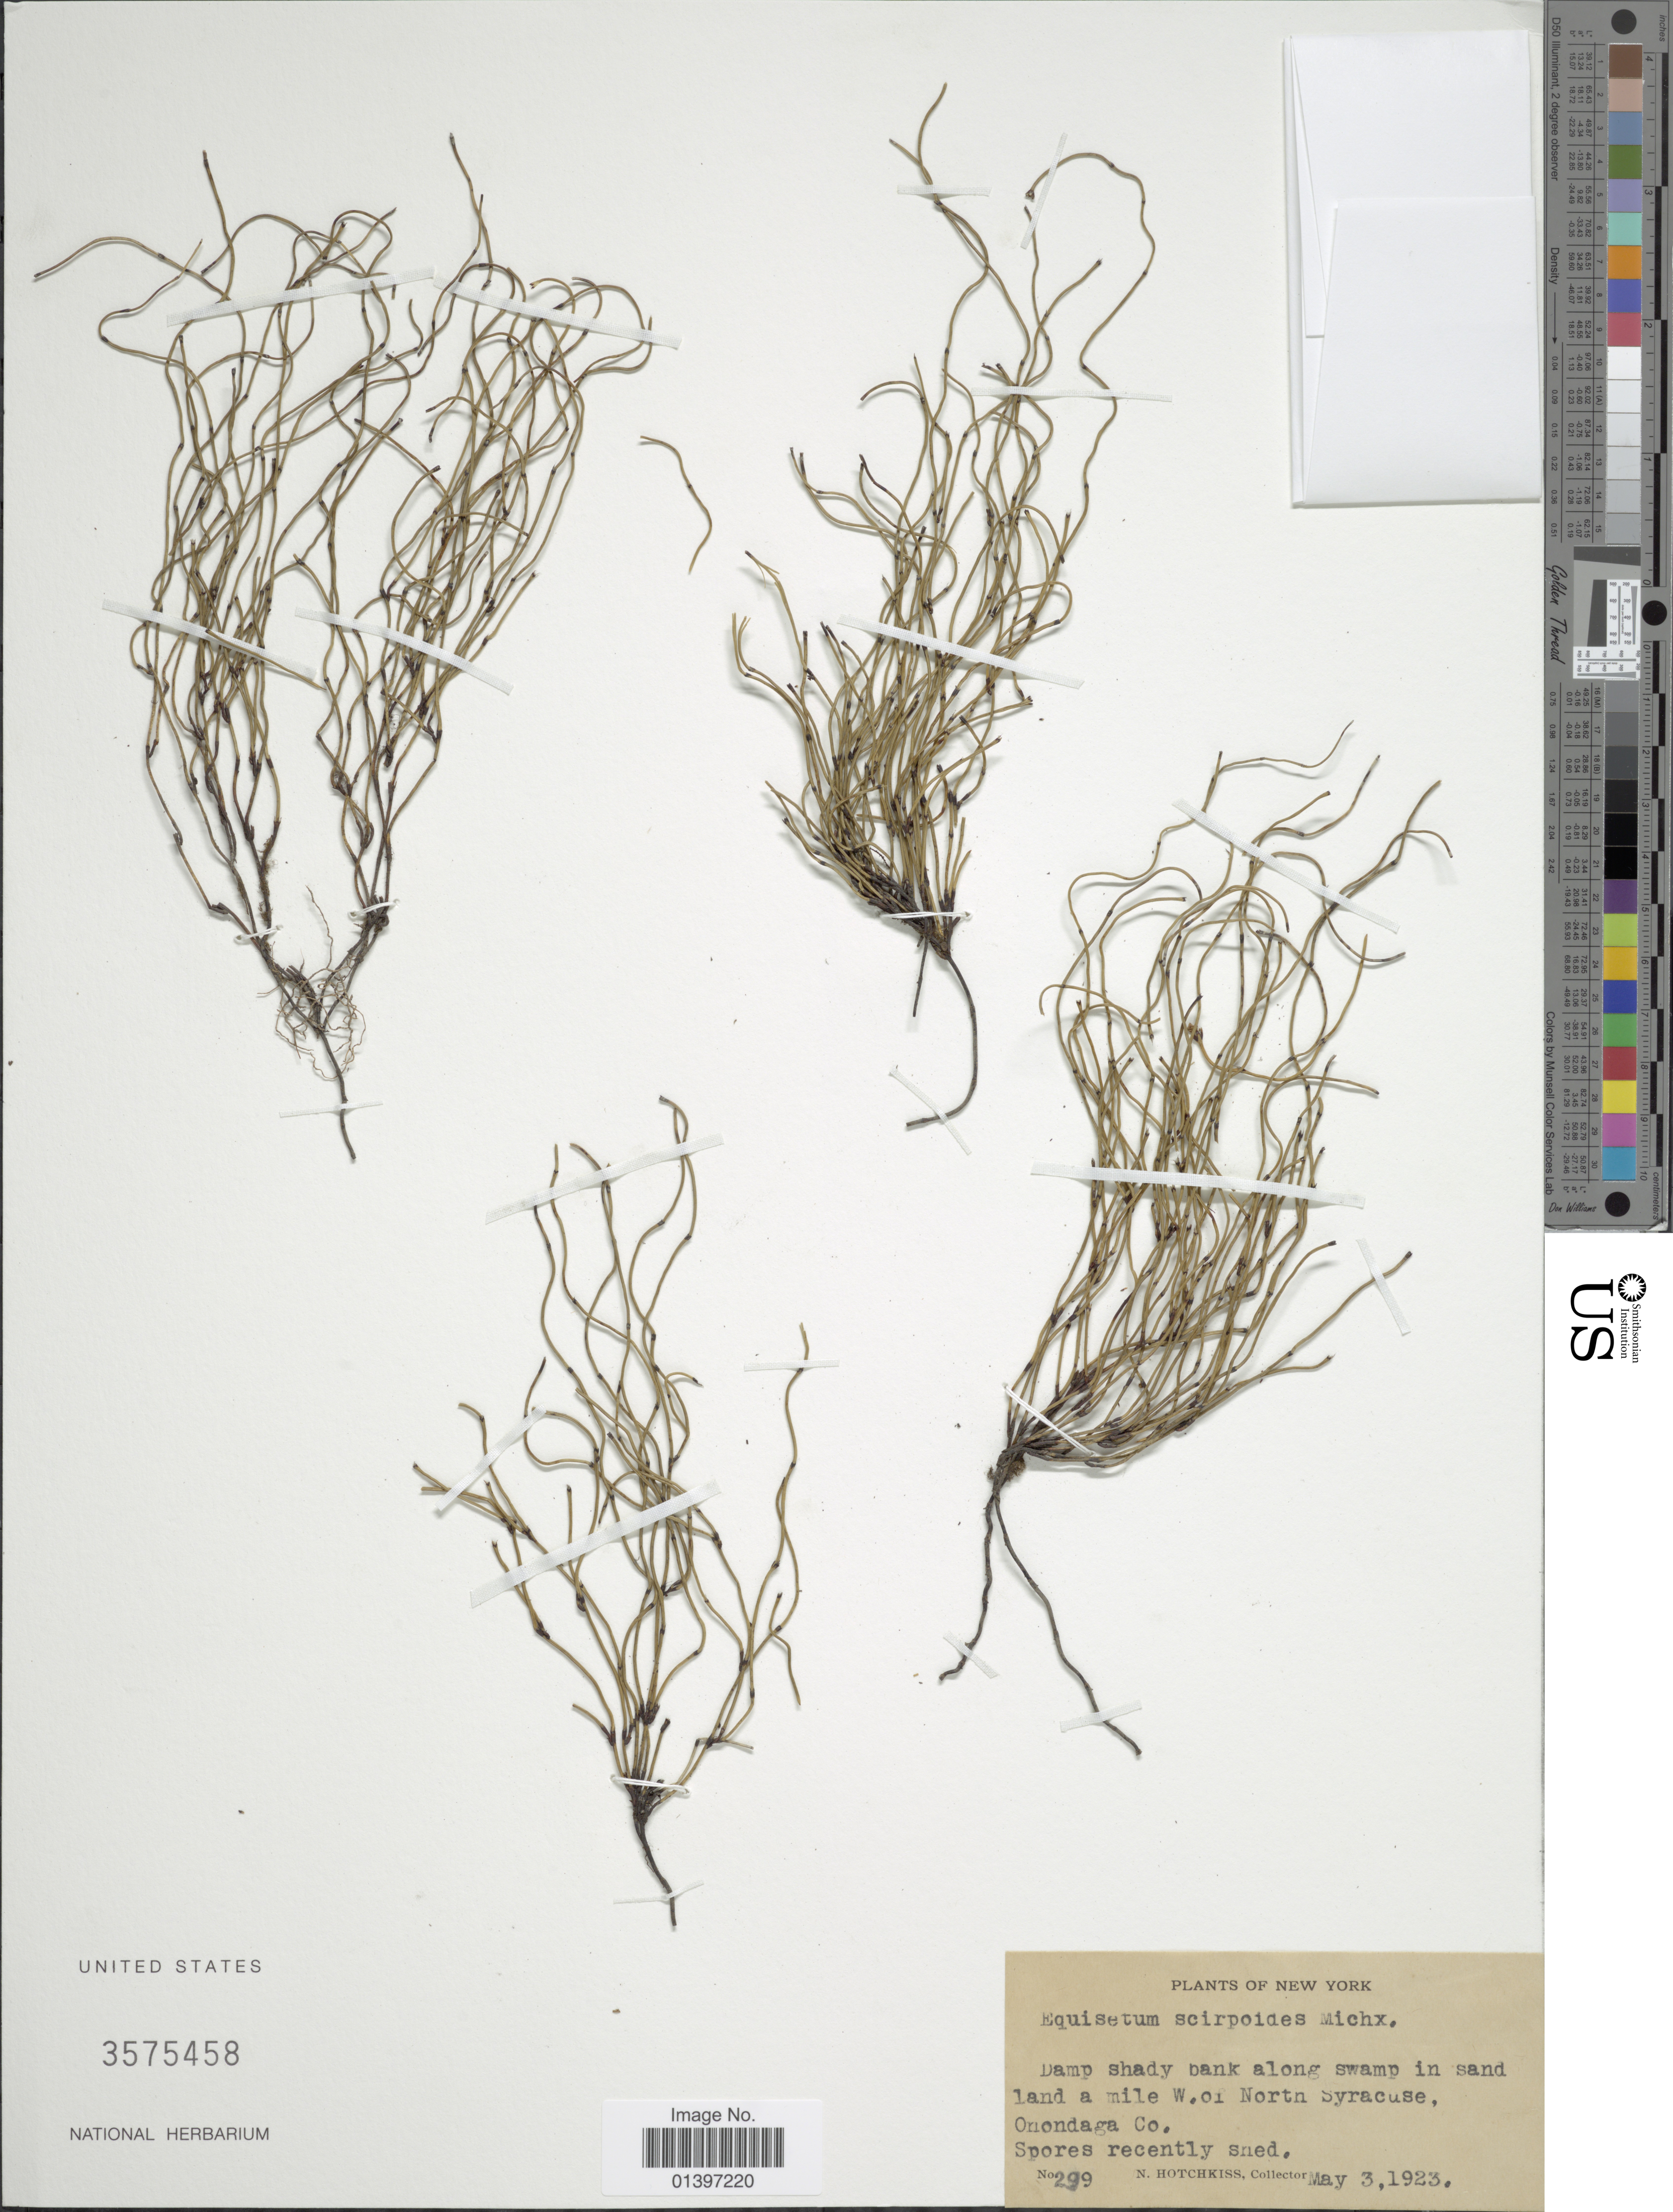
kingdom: Plantae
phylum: Tracheophyta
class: Polypodiopsida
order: Equisetales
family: Equisetaceae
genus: Equisetum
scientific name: Equisetum scirpoides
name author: Michx.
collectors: N. Hotchkiss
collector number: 299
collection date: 1923-05-03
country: United States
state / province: New York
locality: Damp shady bank along swamp in sand land a mile W. of North Syracuse Onondaga Co.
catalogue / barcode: US 3575458